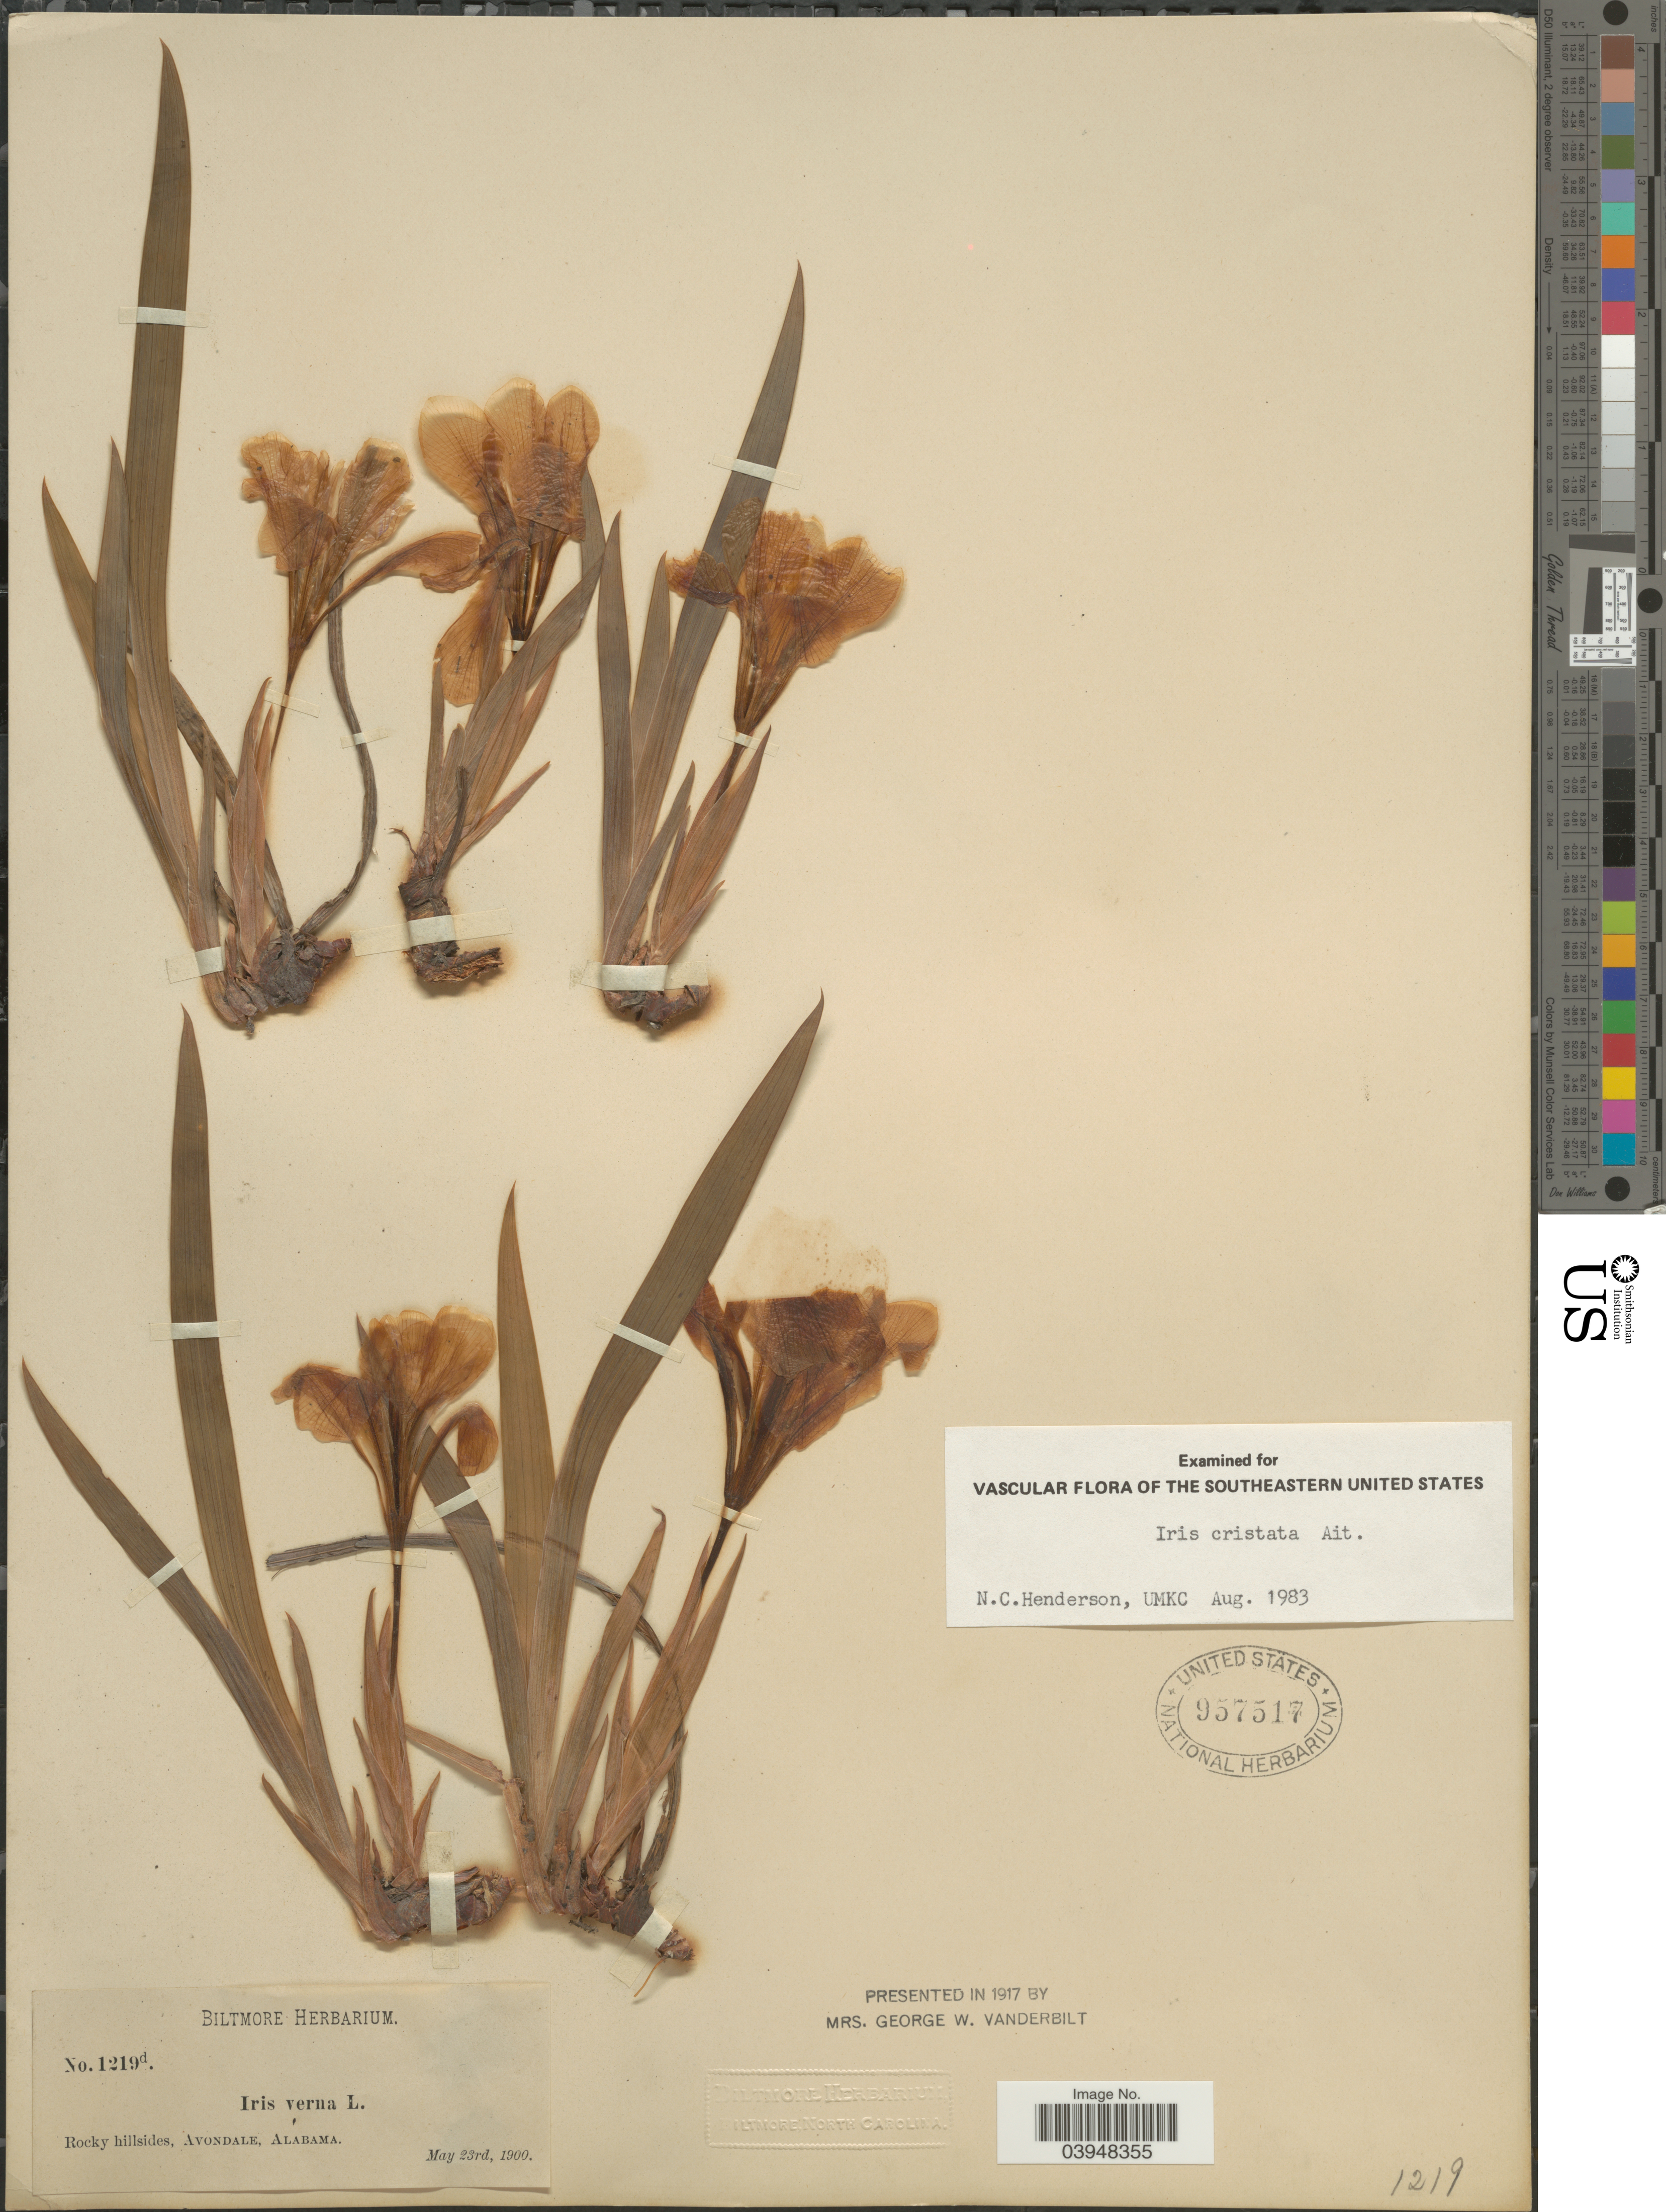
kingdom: Plantae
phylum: Tracheophyta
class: Liliopsida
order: Asparagales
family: Iridaceae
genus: Iris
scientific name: Iris cristata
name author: Aiton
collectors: ex herb. Biltmore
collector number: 1219d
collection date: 1900-05-23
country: United States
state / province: Alabama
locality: Rocky hillsides, Avondale.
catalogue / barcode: US 957517